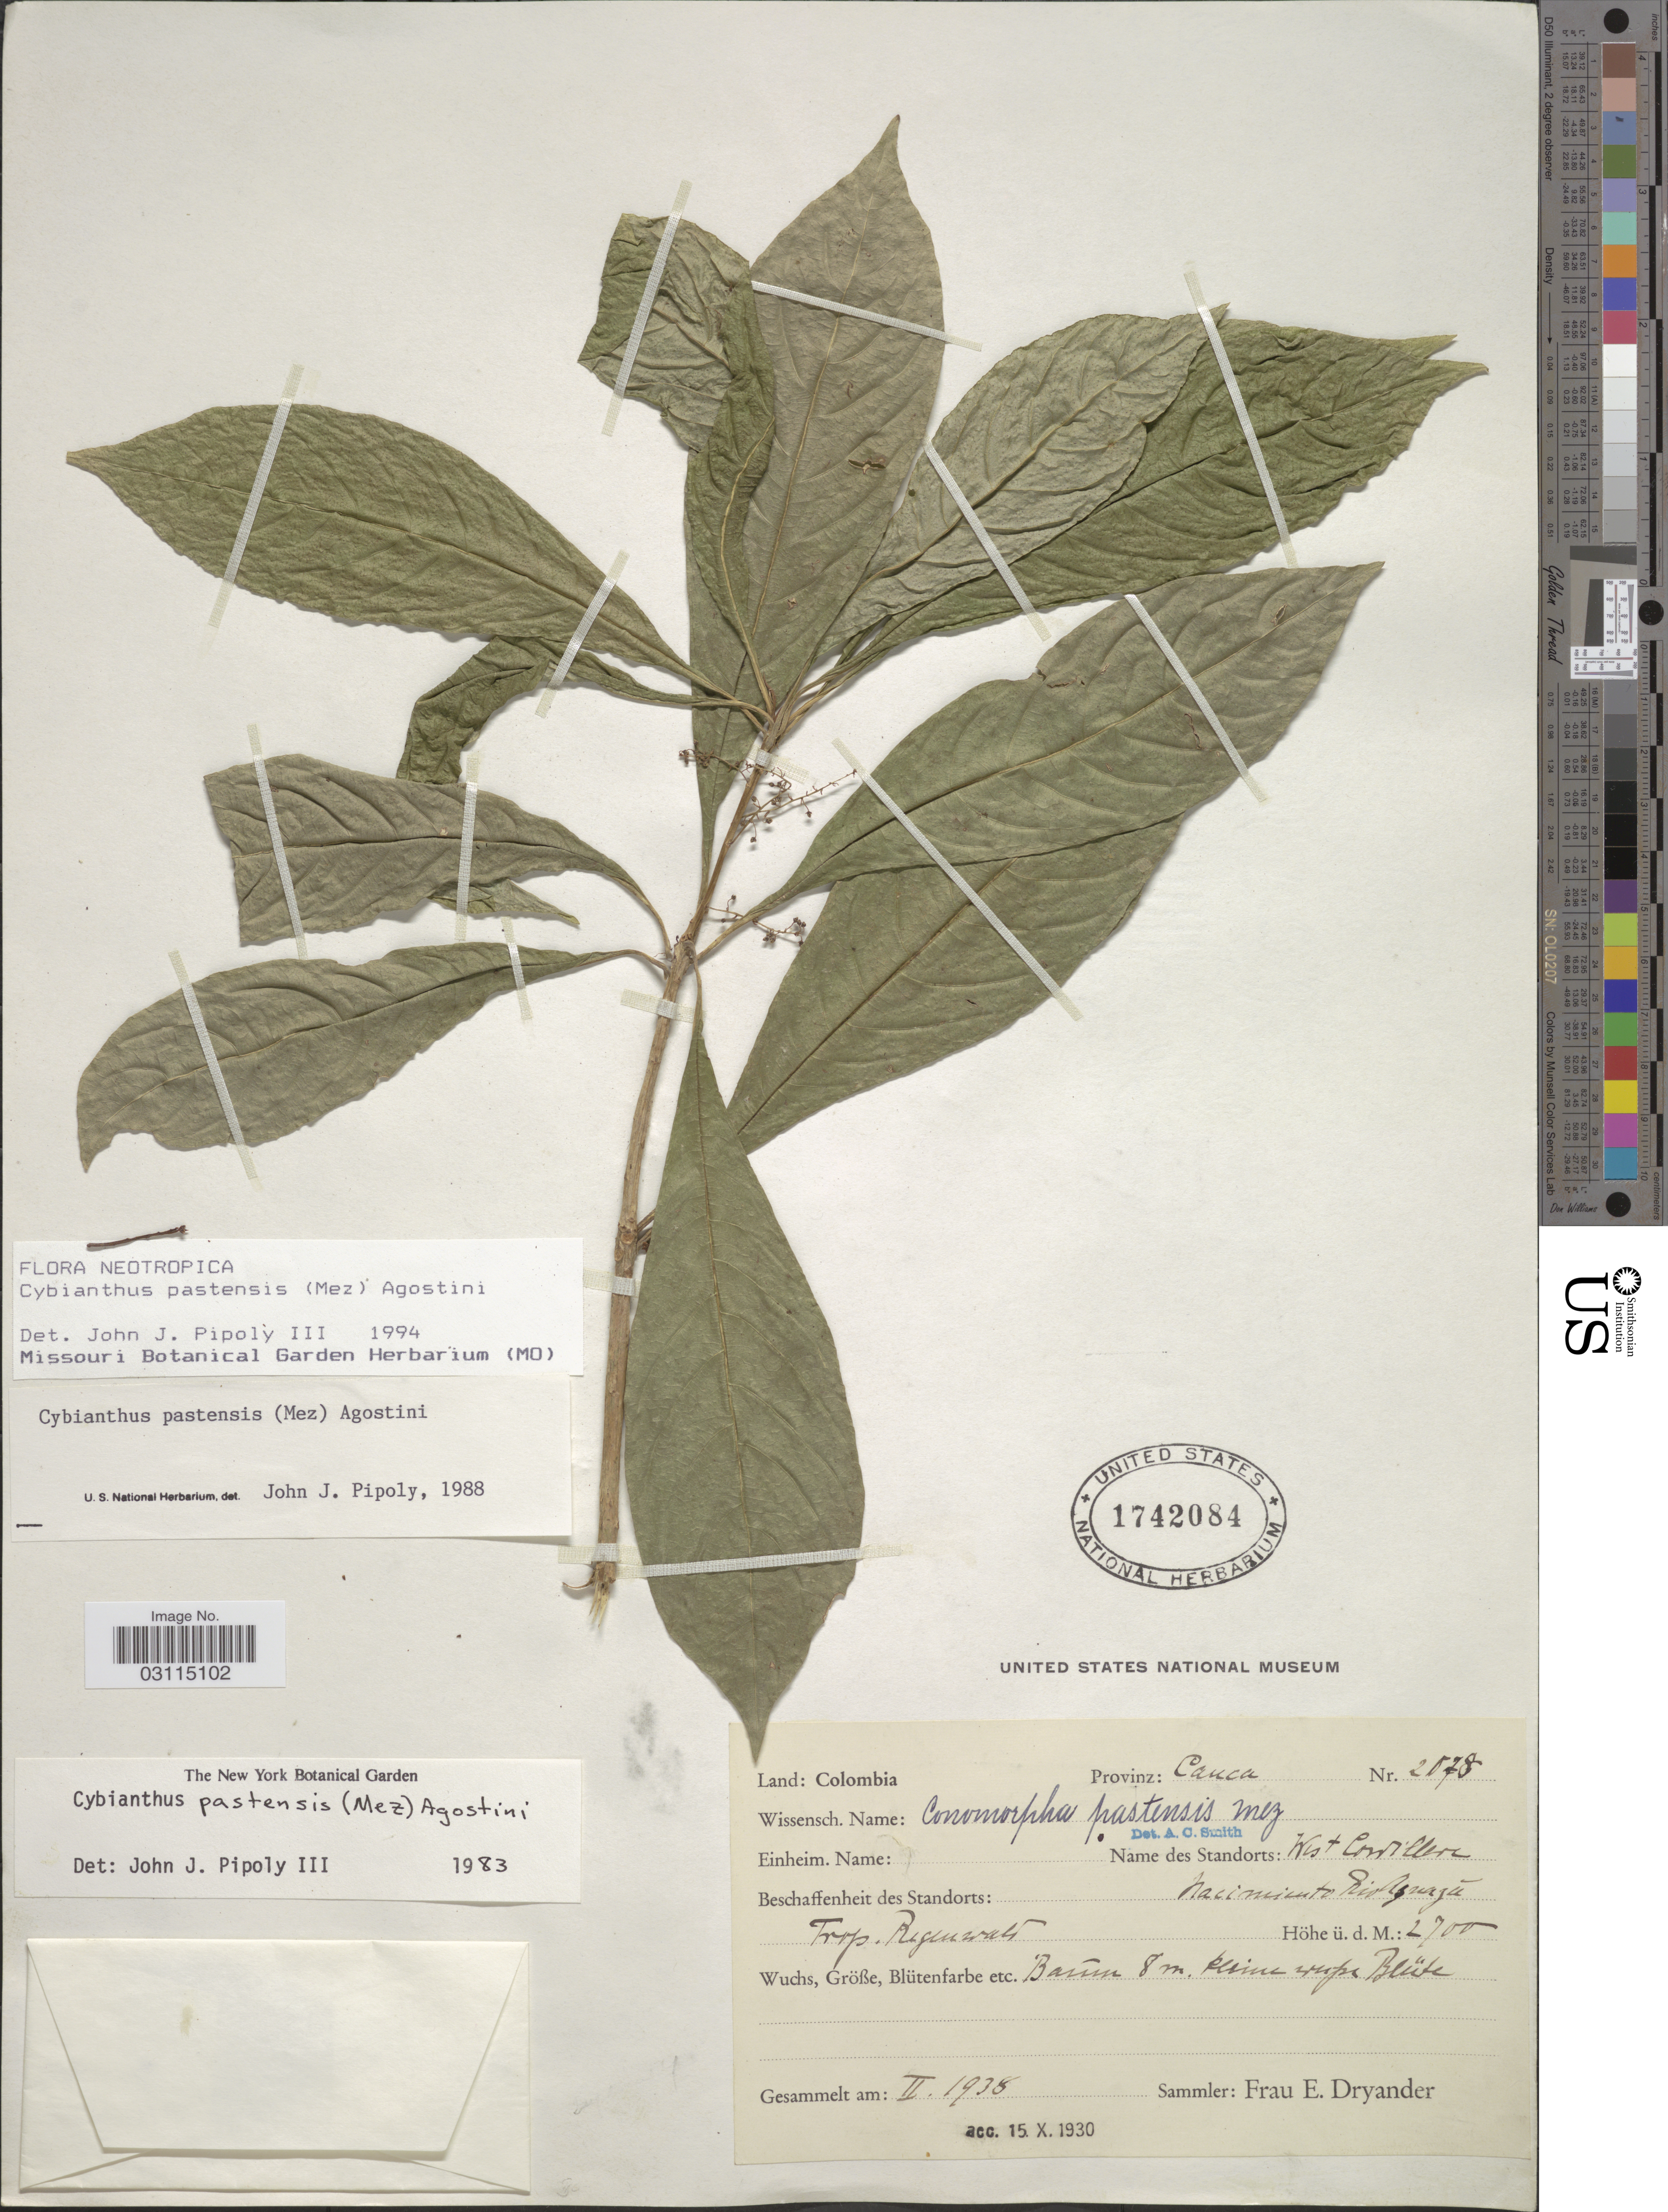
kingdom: Plantae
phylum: Tracheophyta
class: Magnoliopsida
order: Ericales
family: Primulaceae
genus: Cybianthus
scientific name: Cybianthus pastensis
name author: (Mez) G. Agostini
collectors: F. Dryander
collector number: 2078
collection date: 1938-02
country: Colombia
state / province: Cauca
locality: West Cordillera, Nacimiento Rio Azuagu [interpreted], Trop. Regenwald.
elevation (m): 2700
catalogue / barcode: US 1742084